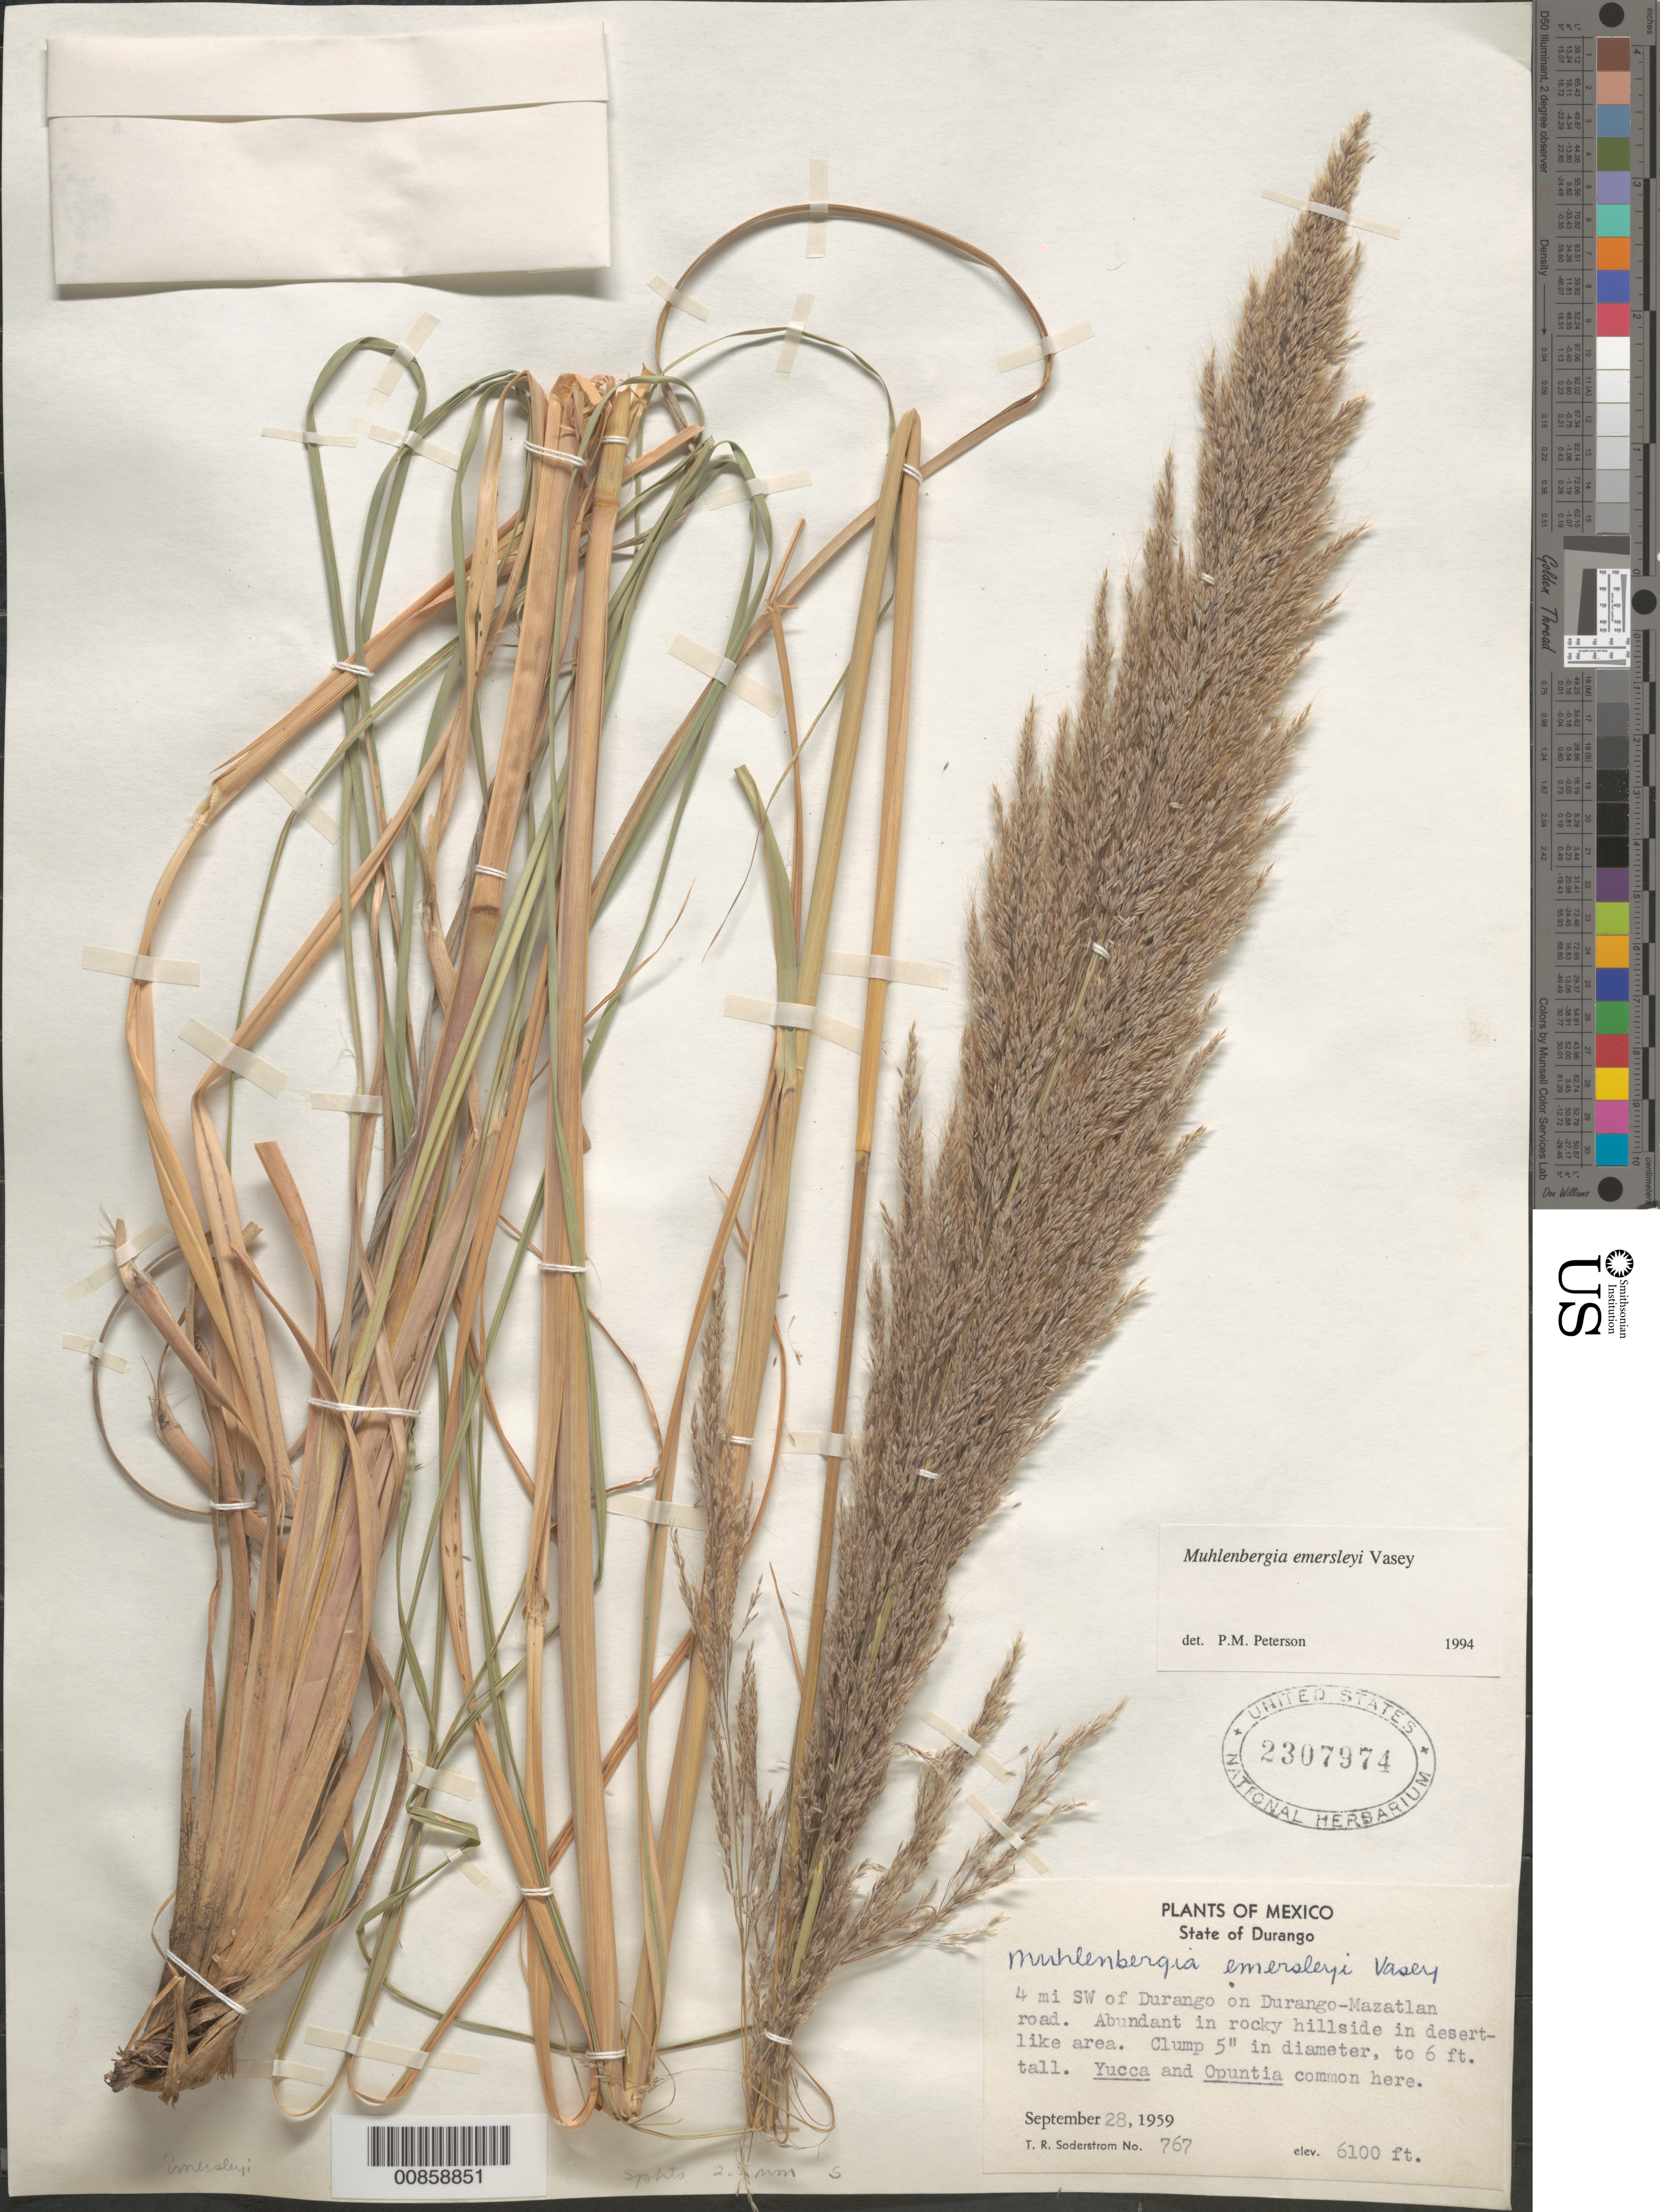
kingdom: Plantae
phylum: Tracheophyta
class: Liliopsida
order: Poales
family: Poaceae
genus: Muhlenbergia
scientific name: Muhlenbergia emersleyi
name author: Vasey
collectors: T. R. Soderstrom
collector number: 767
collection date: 1959-09-28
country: Mexico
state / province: Durango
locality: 4 mi SW of Durango on Durango-Mazatlan road. Abundant in rocky hillside in desert-like area.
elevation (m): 1859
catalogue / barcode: US 2307974